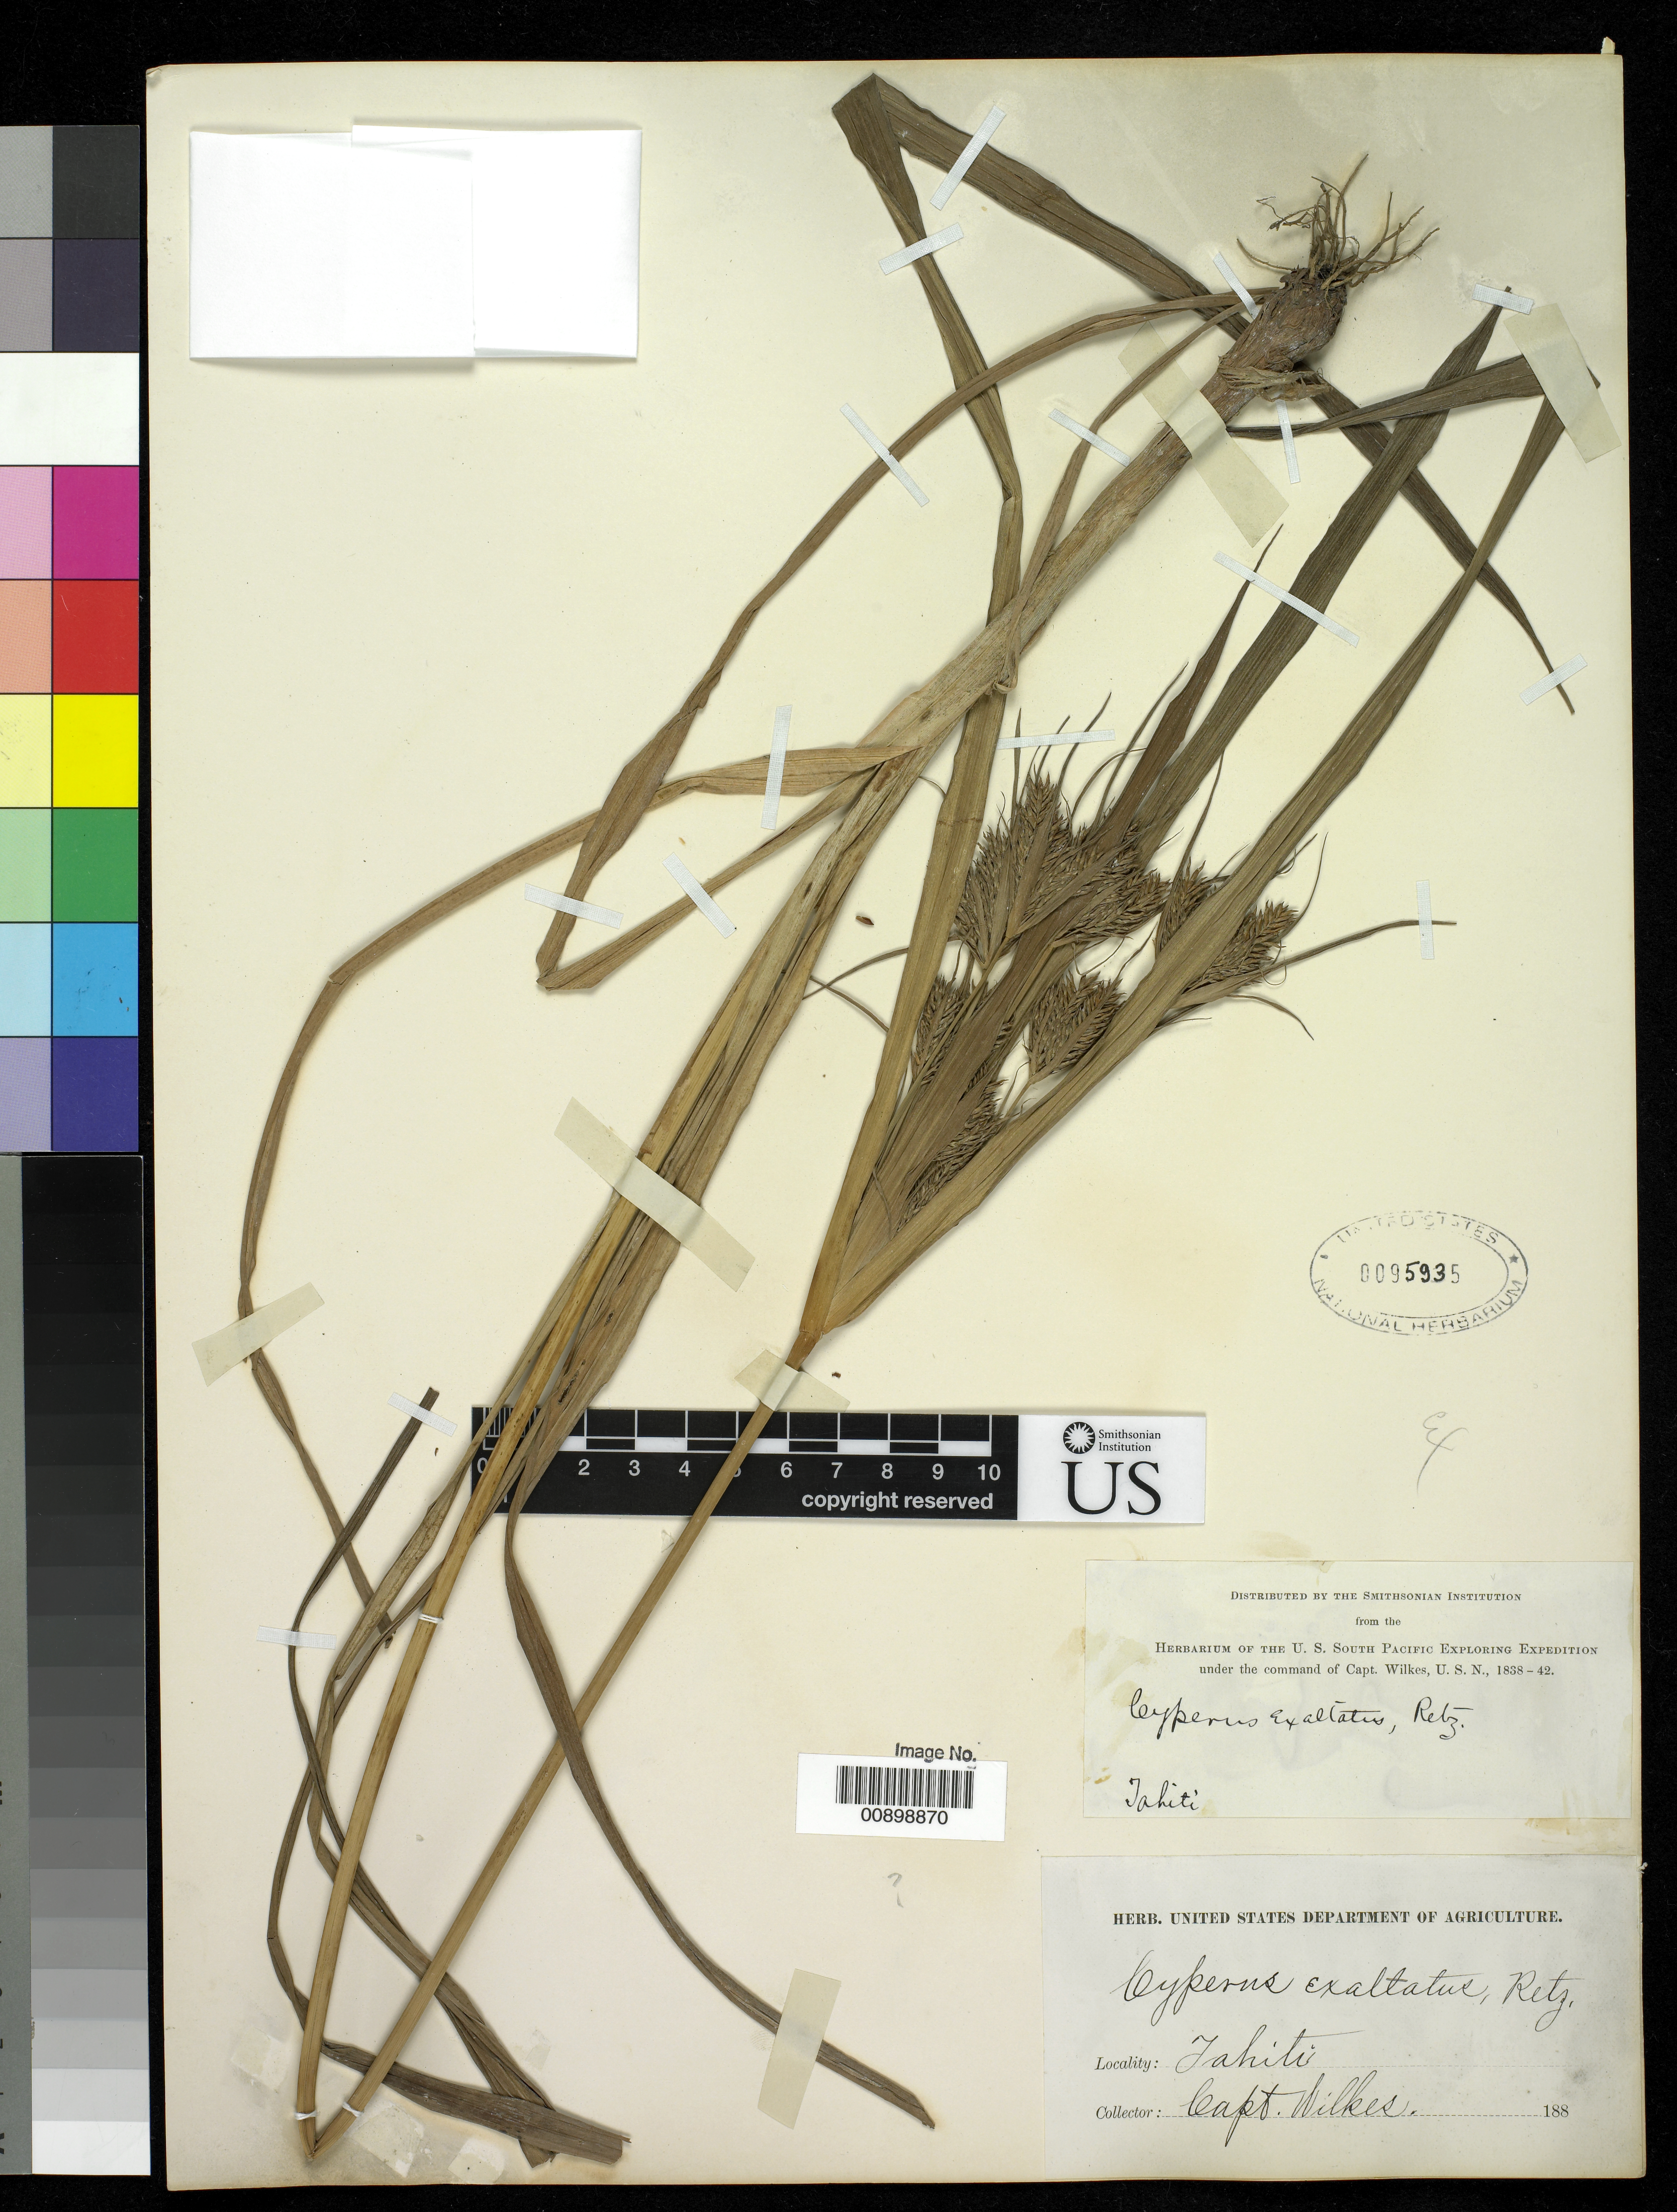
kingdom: Plantae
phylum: Tracheophyta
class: Liliopsida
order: Poales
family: Cyperaceae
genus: Cyperus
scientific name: Cyperus exaltatus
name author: Retz.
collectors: Wilkes Explor. Exped.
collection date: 1838/1842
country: French Polynesia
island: Tahiti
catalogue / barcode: US 95935